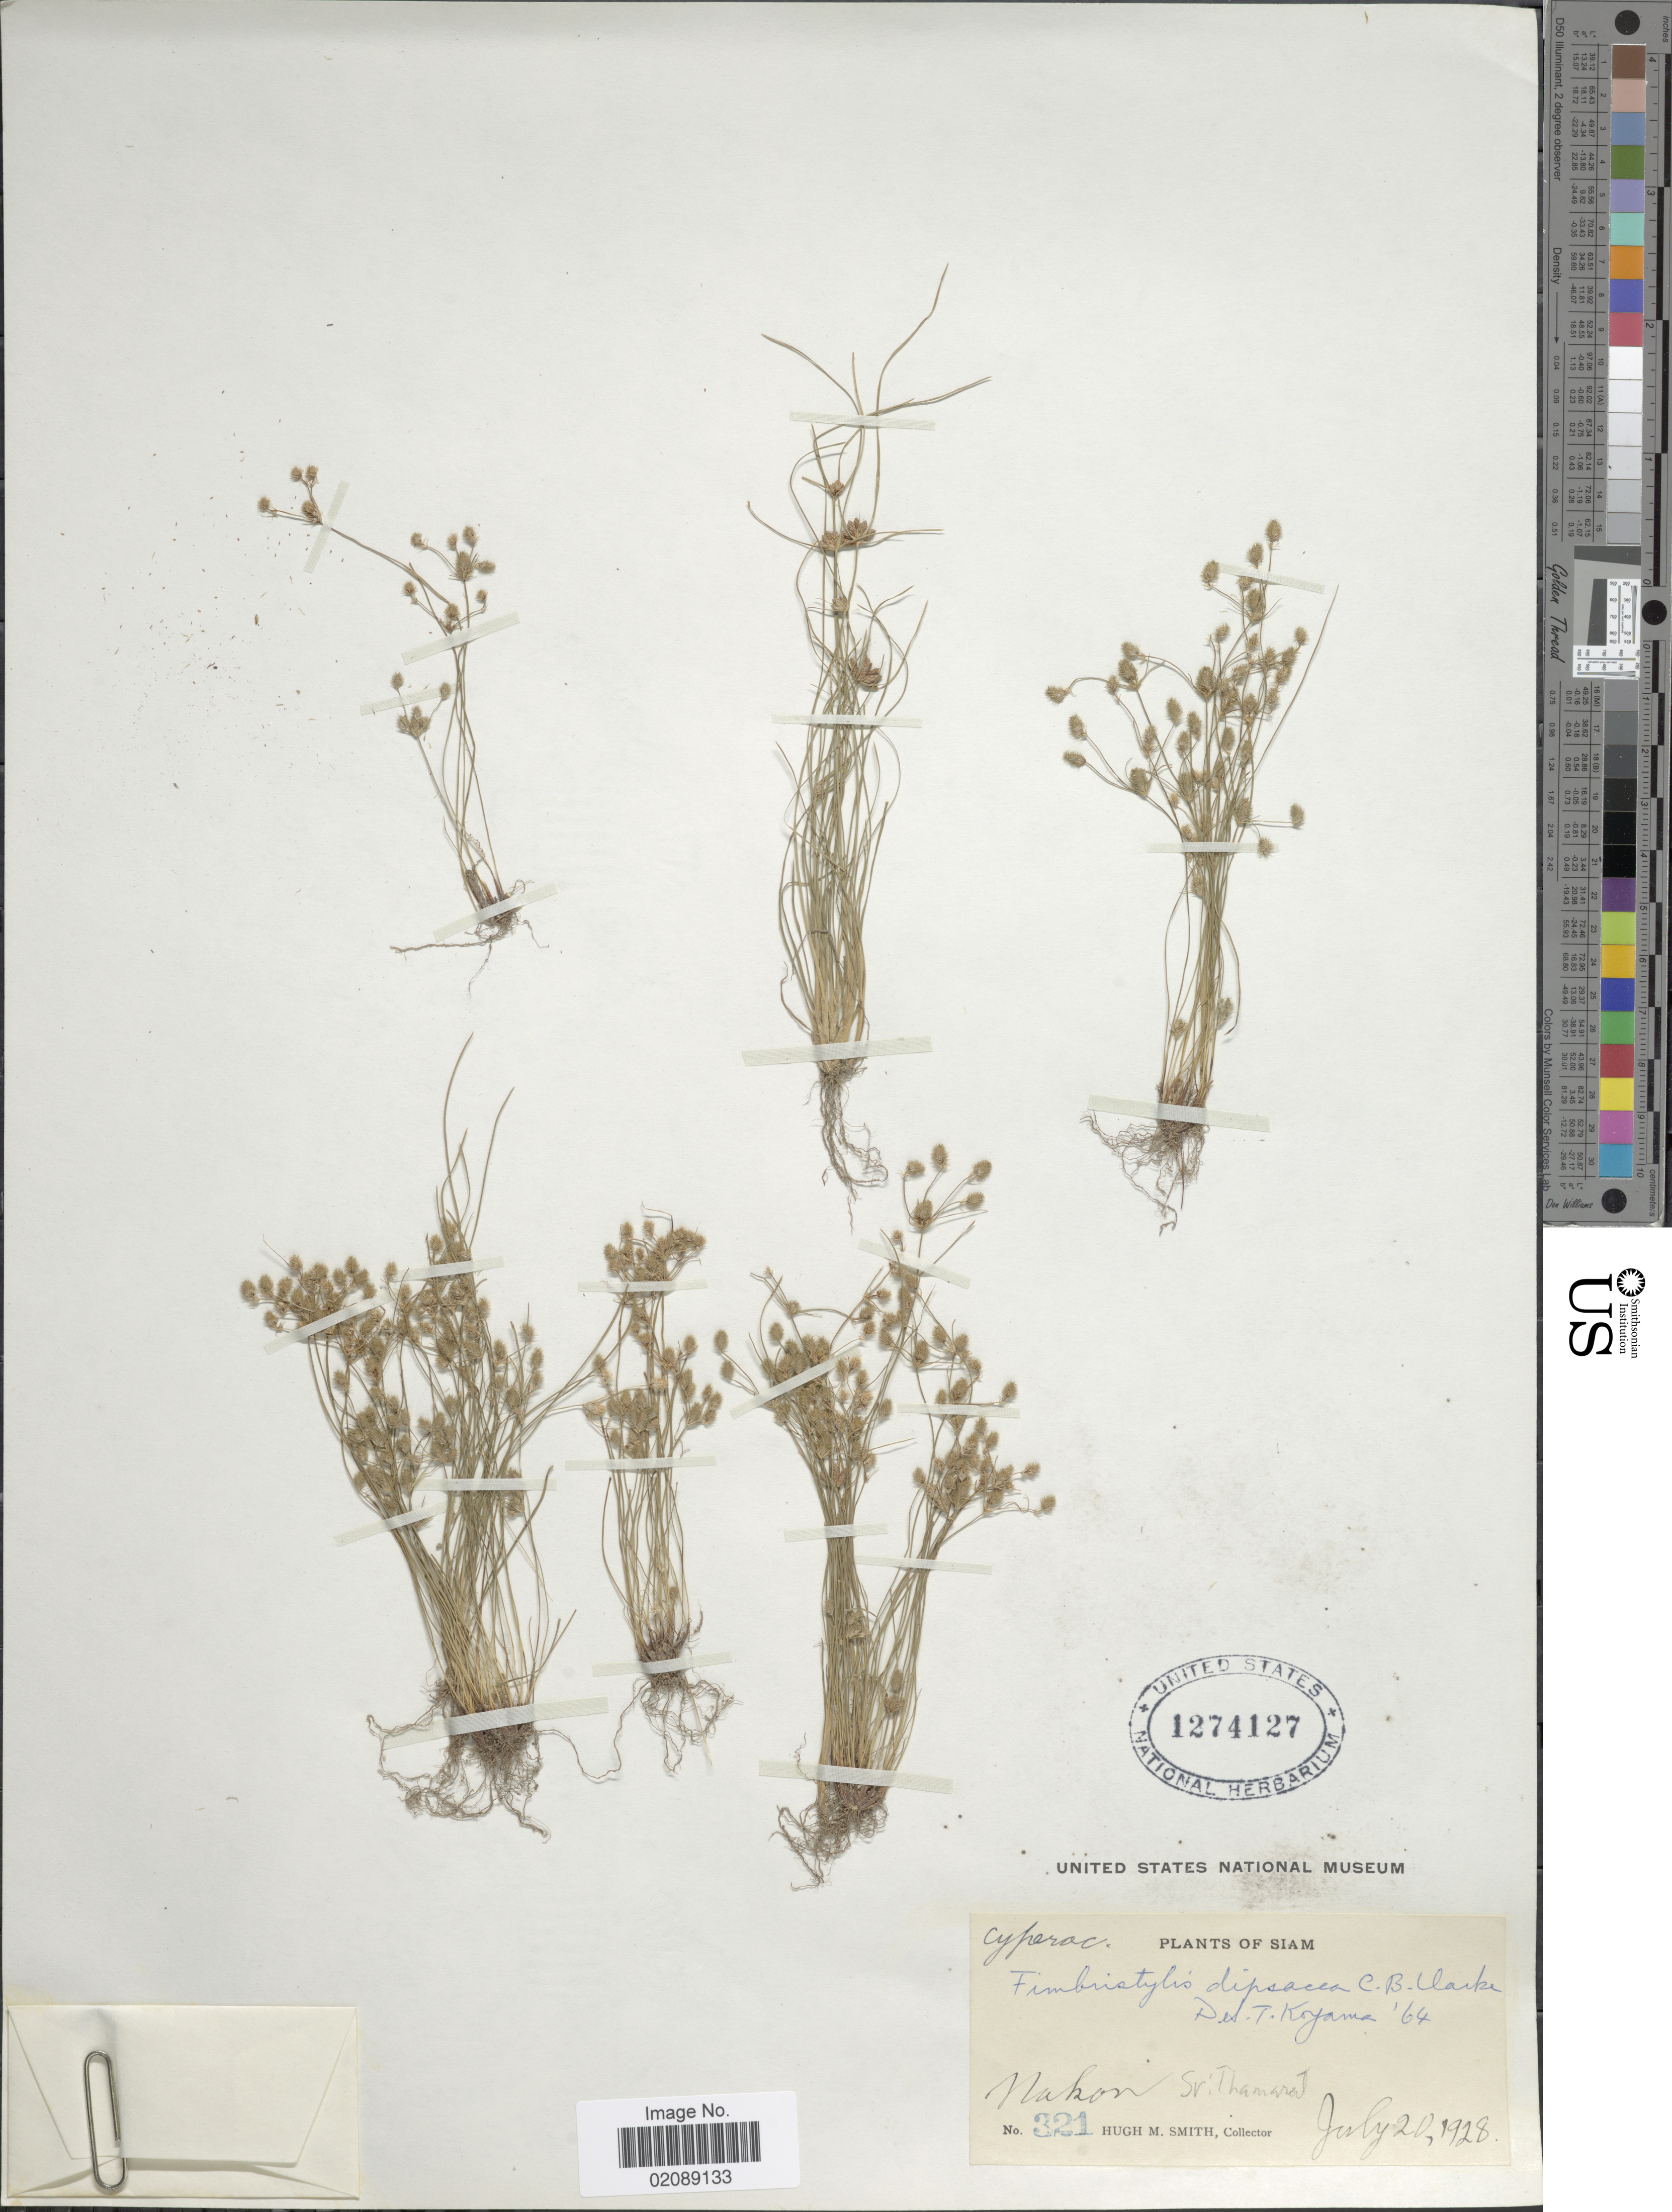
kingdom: Plantae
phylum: Tracheophyta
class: Liliopsida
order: Poales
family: Cyperaceae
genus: Fimbristylis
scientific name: Fimbristylis dipsacea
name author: (Rottb.) C.B. Clarke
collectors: H. M. Smith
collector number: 321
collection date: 1928-07-20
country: Thailand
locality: Siam, Nakon Srithamarat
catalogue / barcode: US 12714127